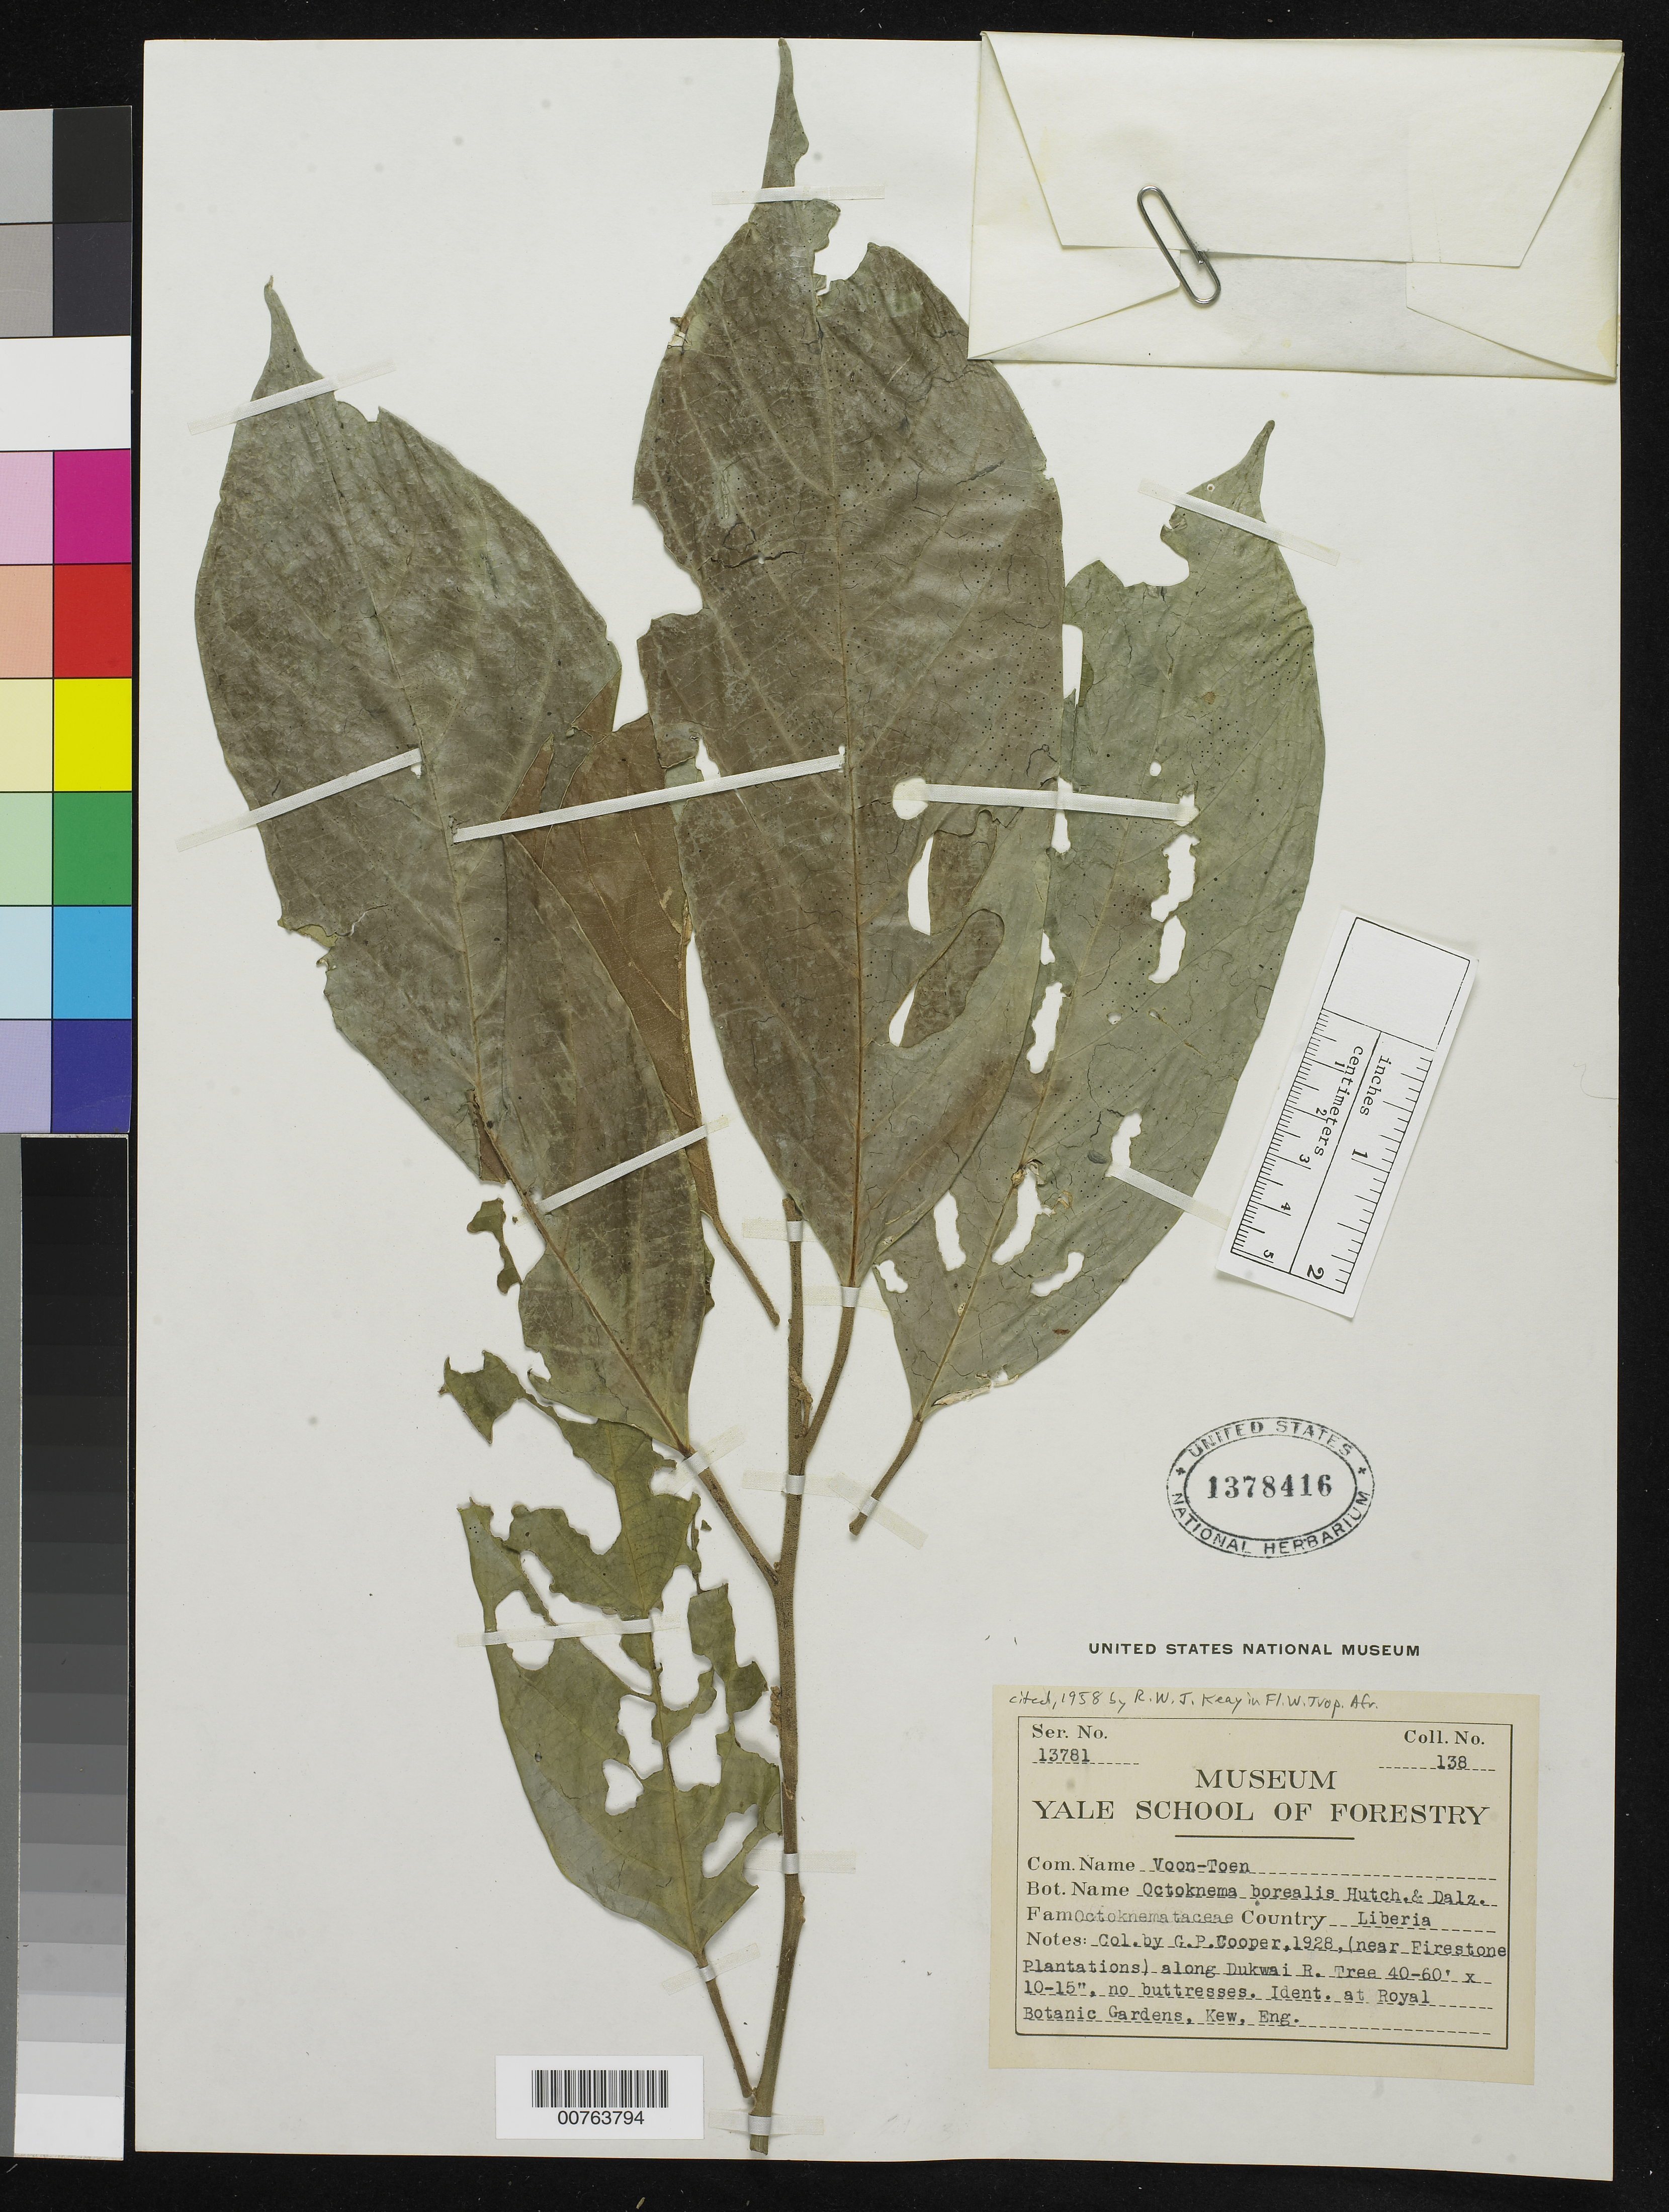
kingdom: Plantae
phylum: Tracheophyta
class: Magnoliopsida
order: Santalales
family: Octoknemaceae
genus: Octoknema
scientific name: Octoknema borealis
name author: Hutch. & Dalziel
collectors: G. Cooper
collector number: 138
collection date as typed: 1928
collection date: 1928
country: Liberia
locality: (near Firestone Plantations) along Dukwai River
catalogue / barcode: US 1378416